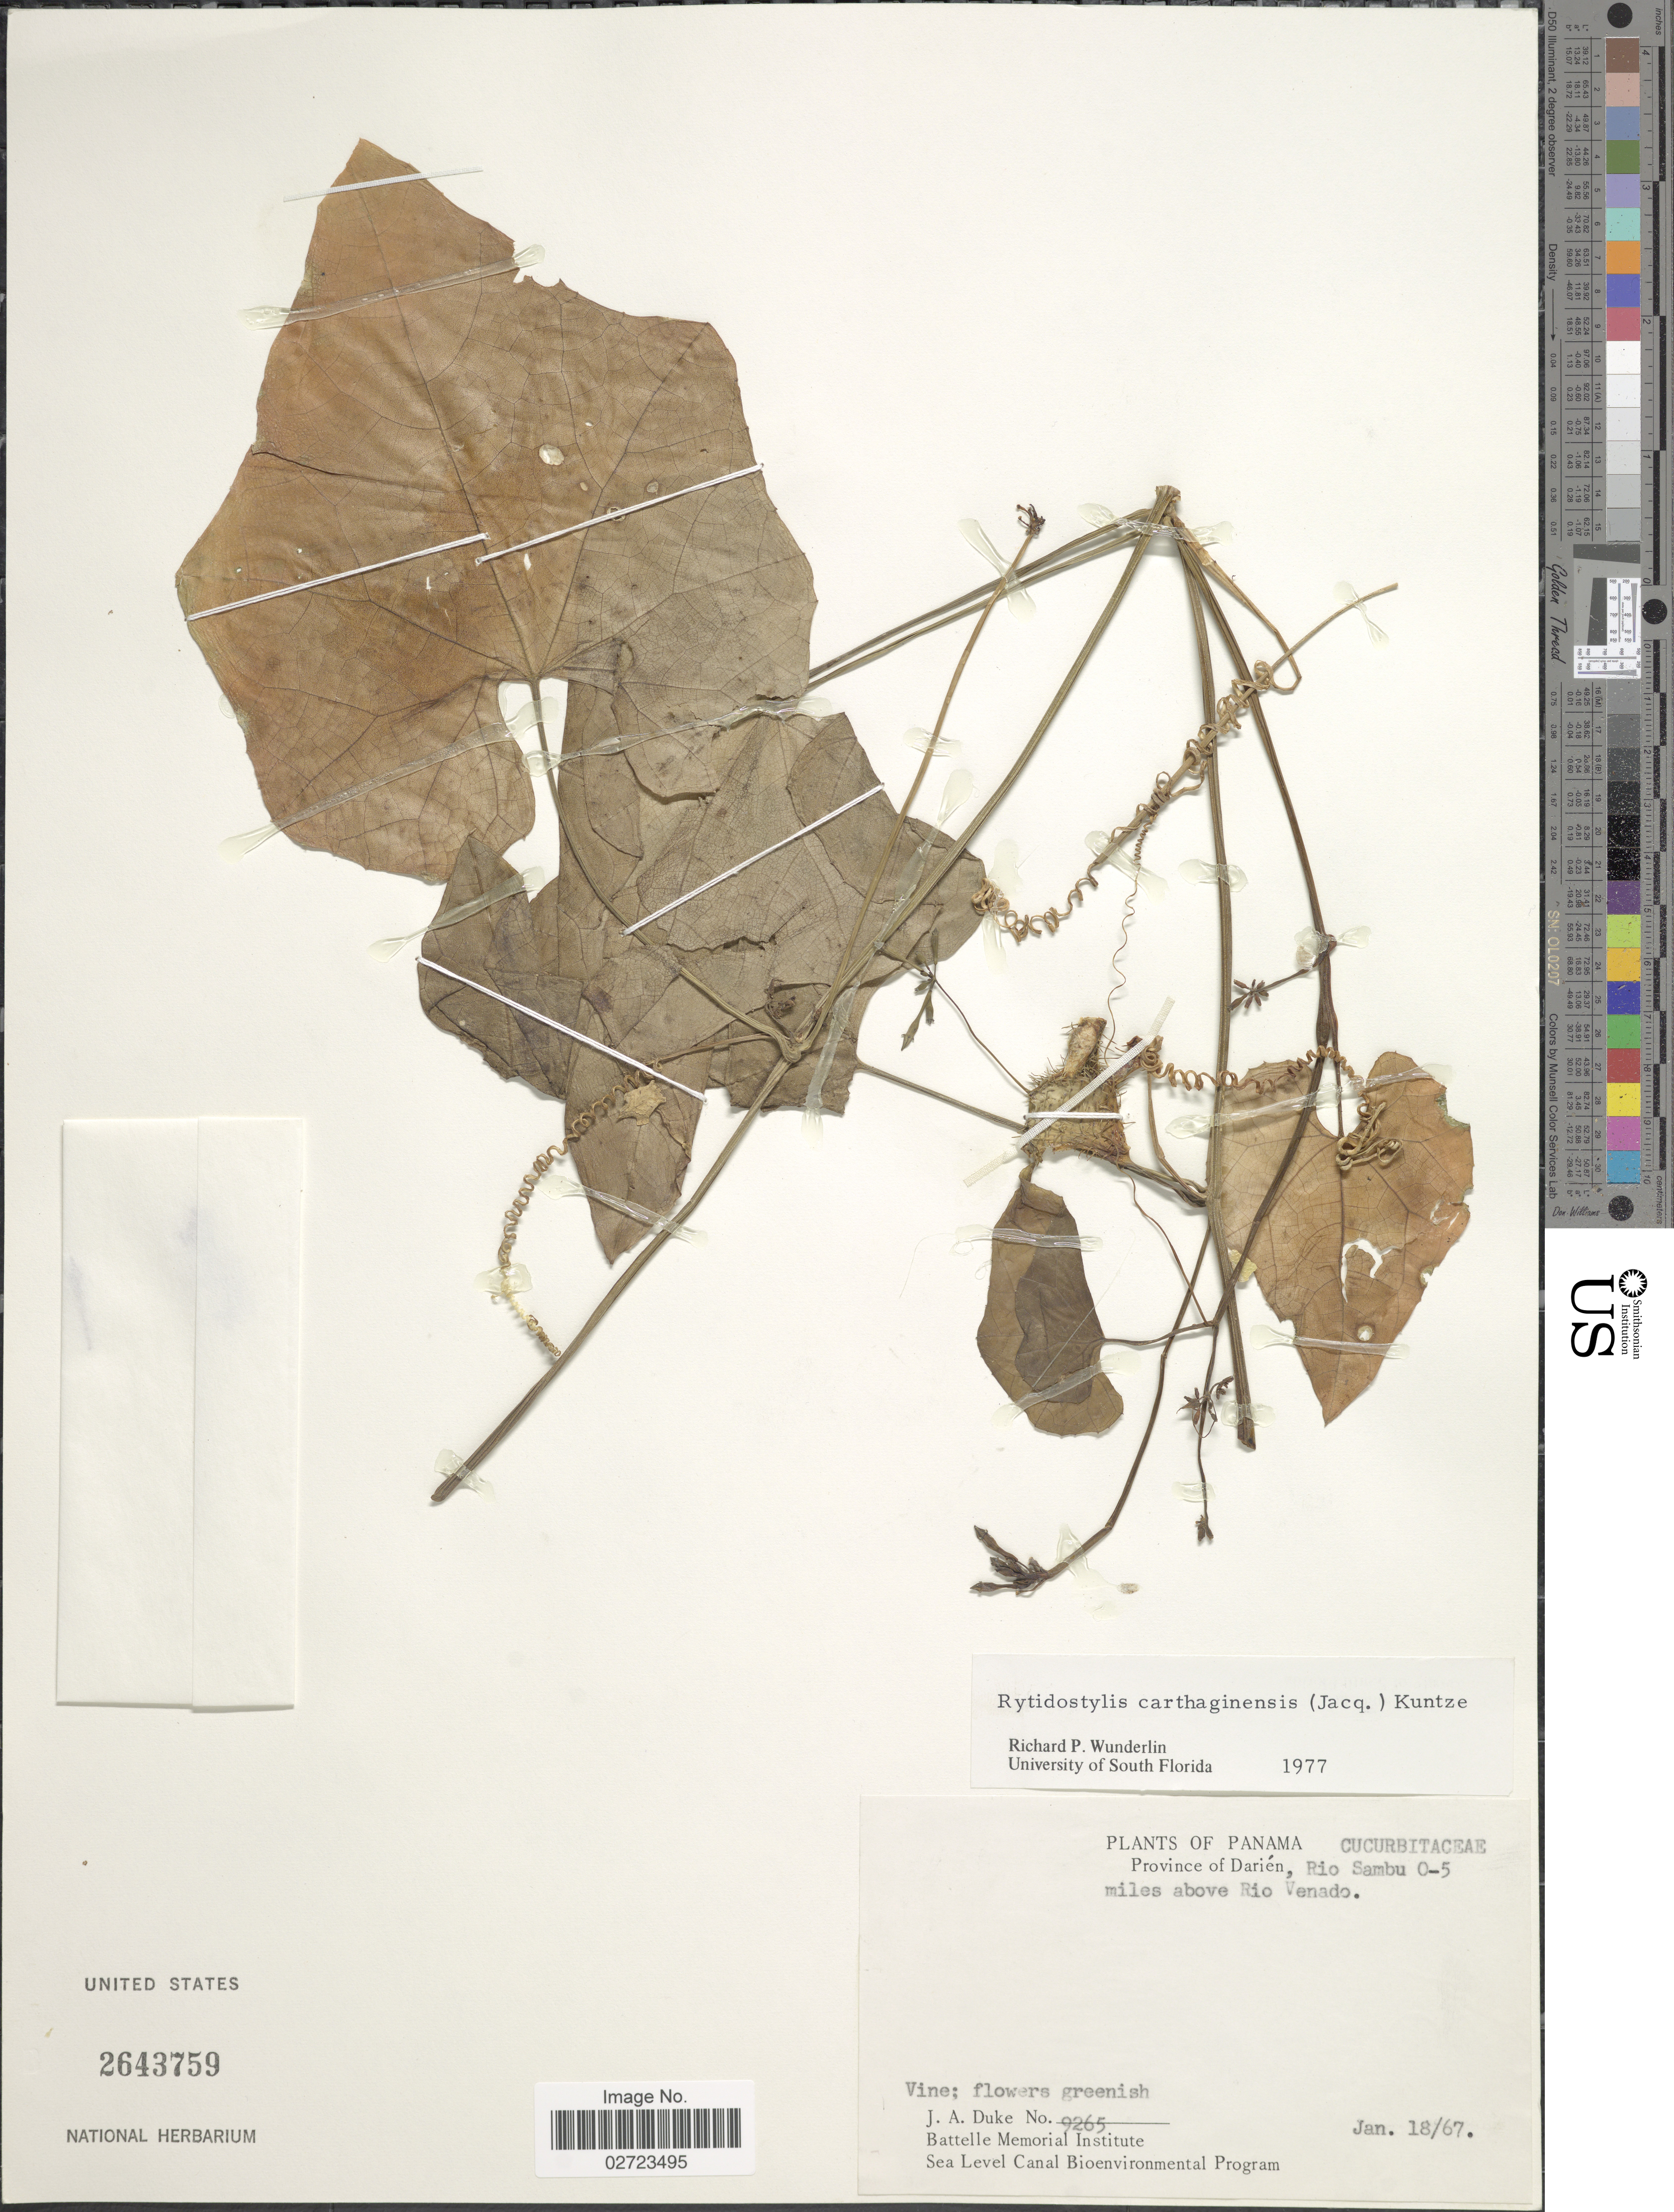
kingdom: Plantae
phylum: Tracheophyta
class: Magnoliopsida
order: Cucurbitales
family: Cucurbitaceae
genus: Cyclanthera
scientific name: Cyclanthera carthagenensis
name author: (Jacq.) H. Schaef. & S.S. Renner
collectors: J. A. Duke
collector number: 9265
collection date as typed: Transcribed d/m/y: 18/1/67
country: Panama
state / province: Darién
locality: Rio Sambu 0-5 miles above Rio Venado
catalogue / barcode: US 2643759